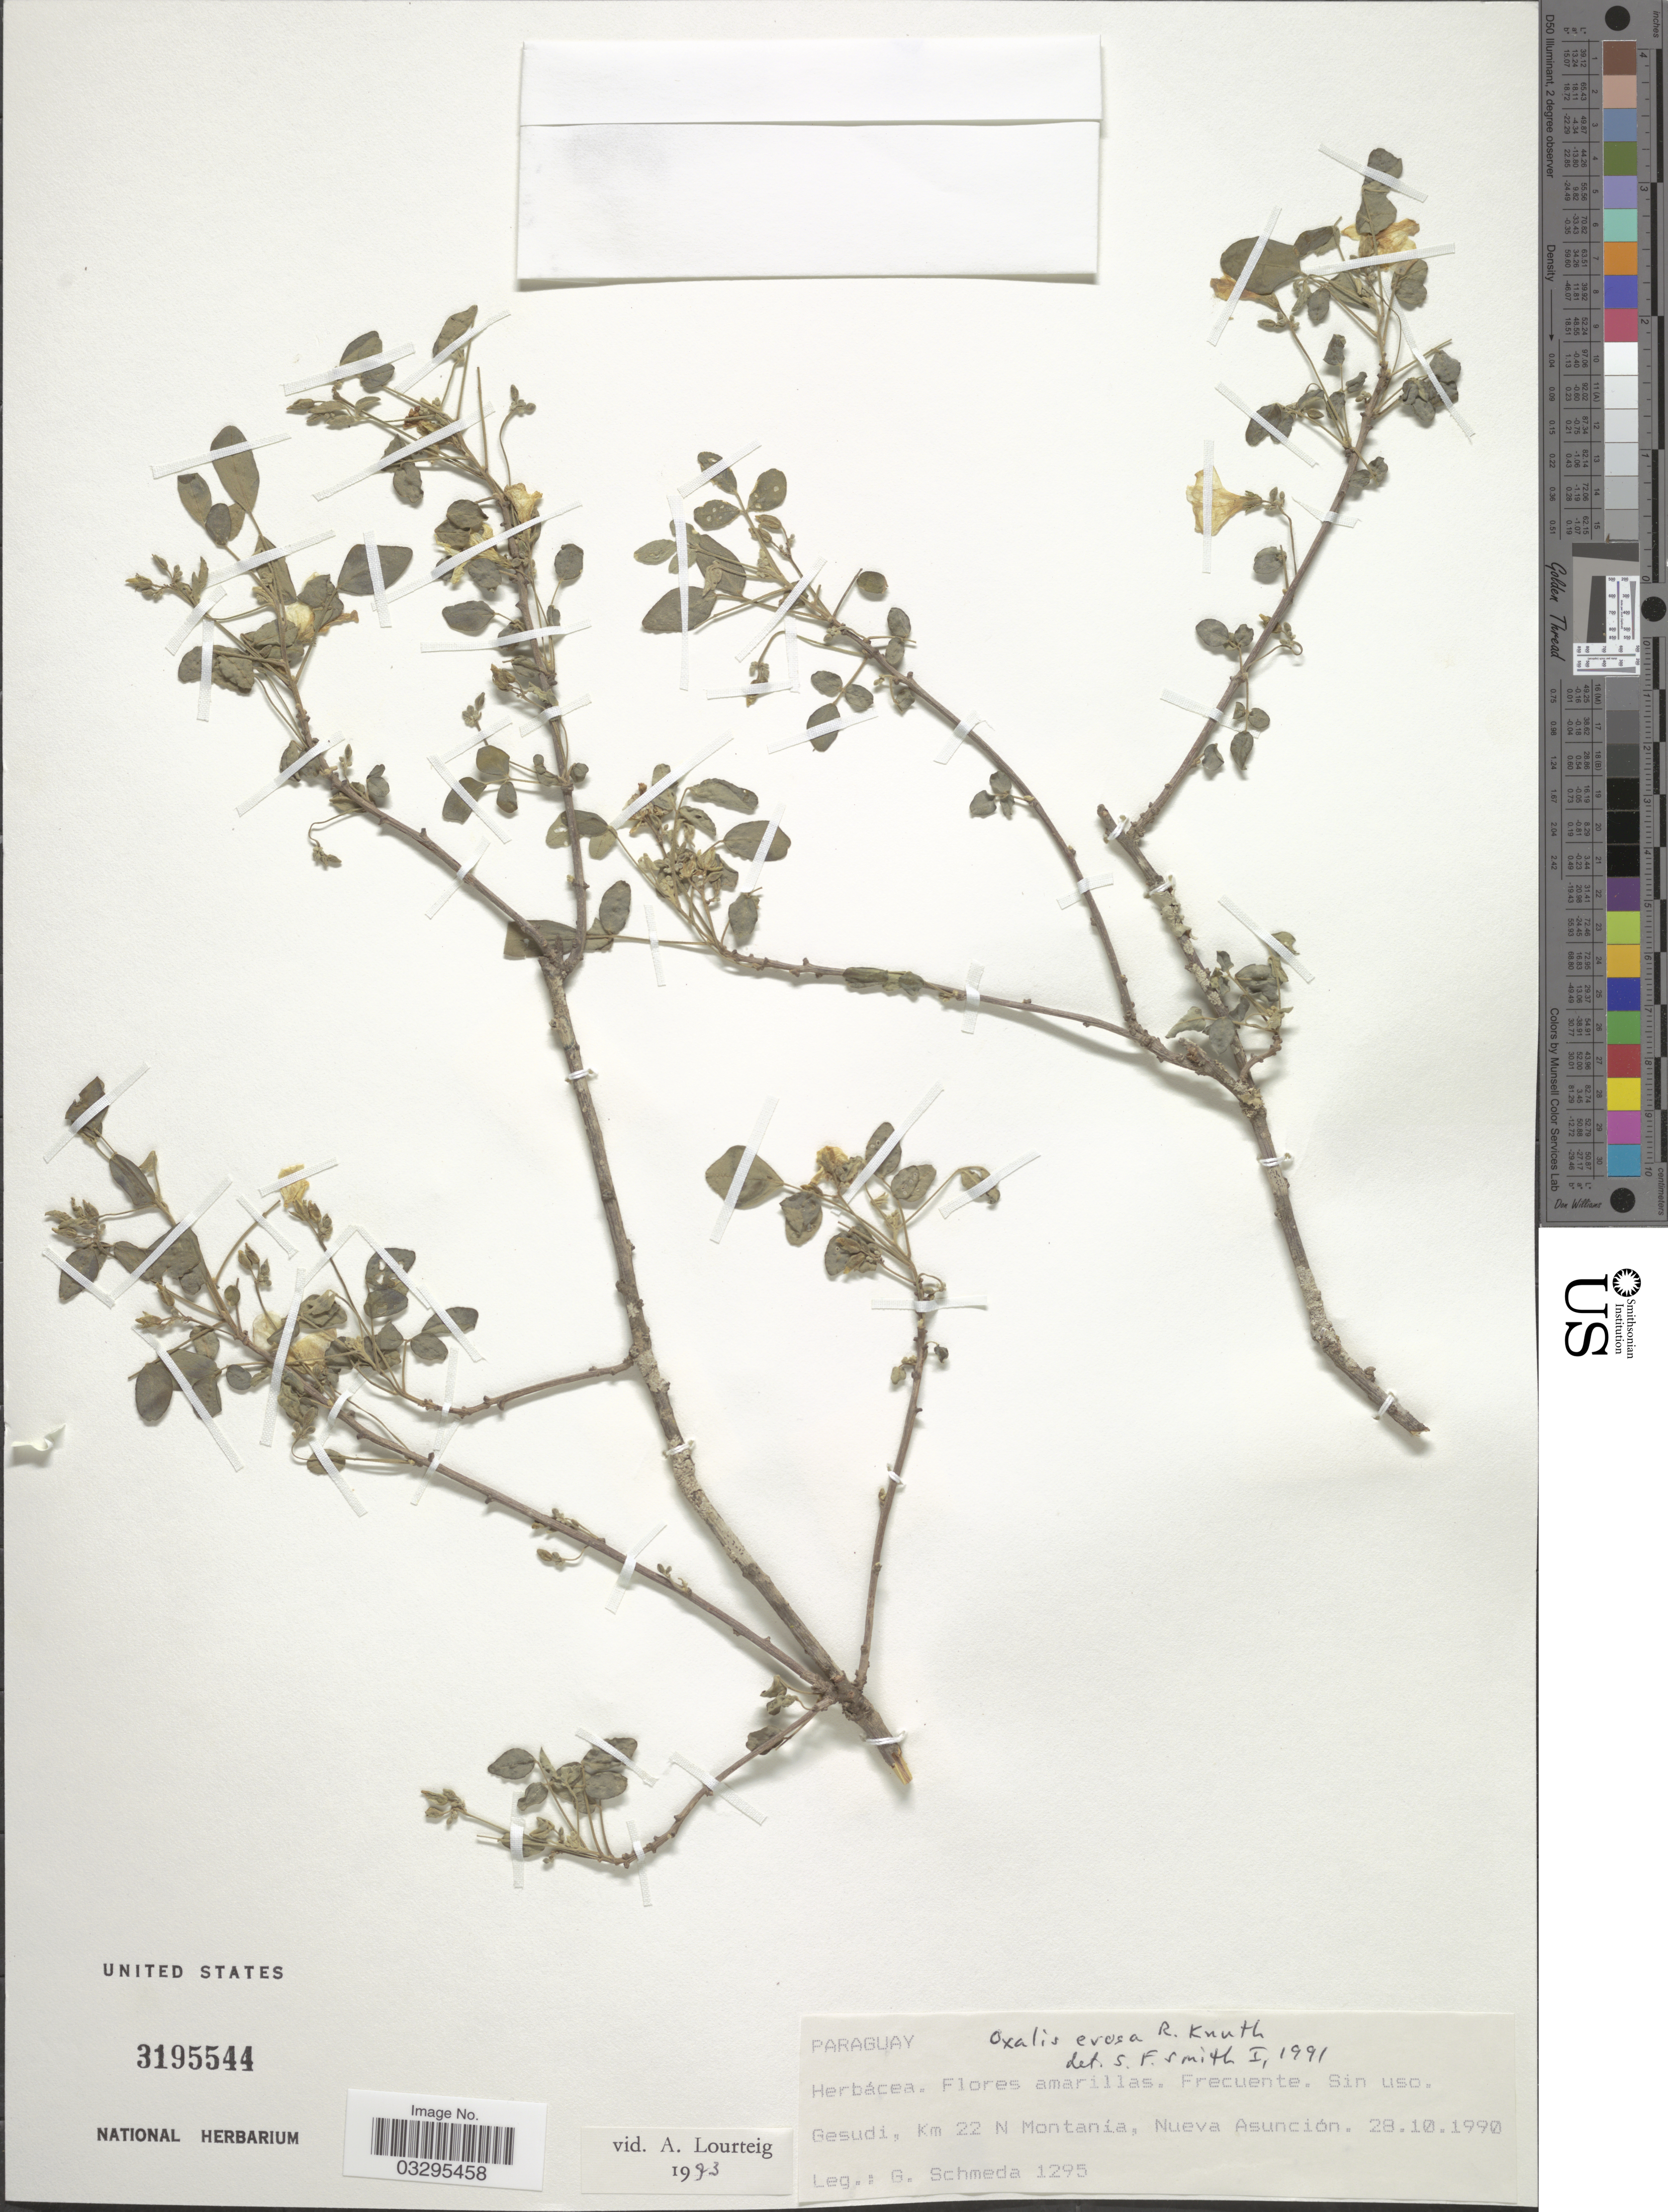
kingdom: Plantae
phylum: Tracheophyta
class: Magnoliopsida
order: Oxalidales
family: Oxalidaceae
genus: Oxalis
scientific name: Oxalis erosa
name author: R. Knuth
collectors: G. Schmeda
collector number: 1295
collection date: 1990-10-28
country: Paraguay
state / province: Asuncion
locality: Km 22 N Montanía, Nueva Asunción.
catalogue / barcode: US 3195544